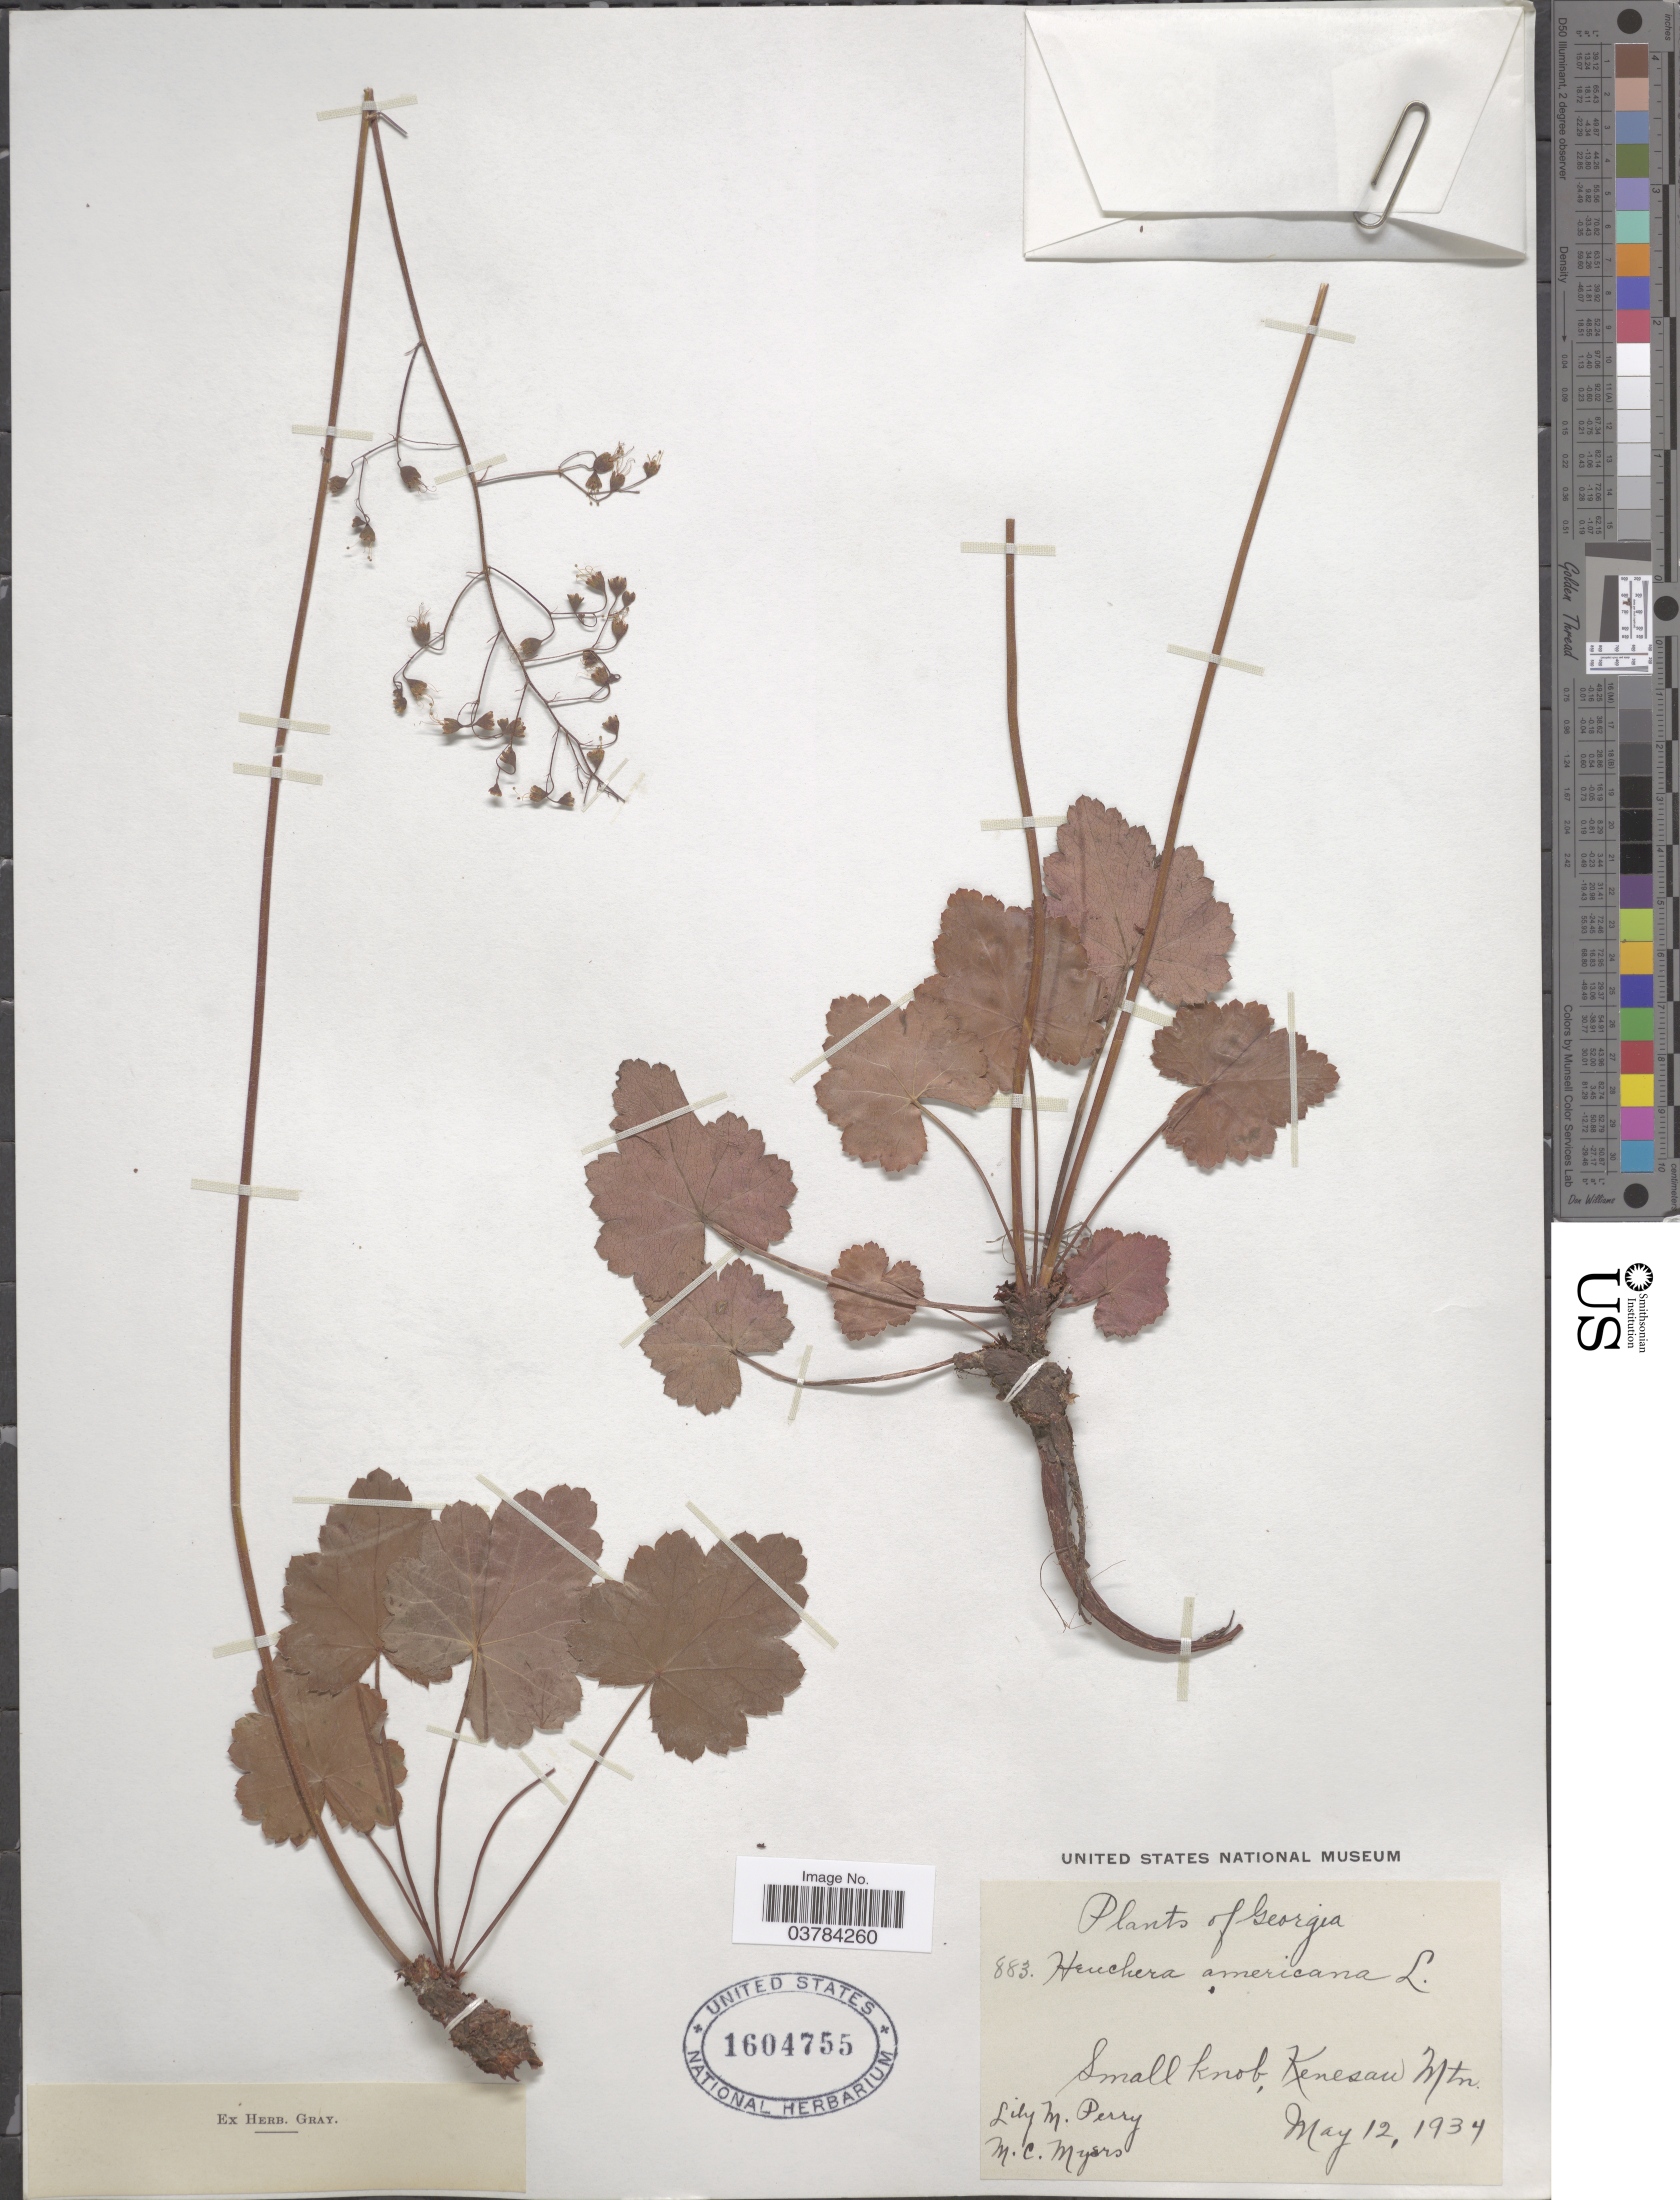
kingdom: Plantae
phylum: Tracheophyta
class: Magnoliopsida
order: Saxifragales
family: Saxifragaceae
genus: Heuchera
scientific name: Heuchera americana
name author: L.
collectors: L. M. Perry & M. Myers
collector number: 883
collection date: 1934-05-12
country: United States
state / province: Georgia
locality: Small knob, Kenesan Mtn.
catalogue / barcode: US 1604755